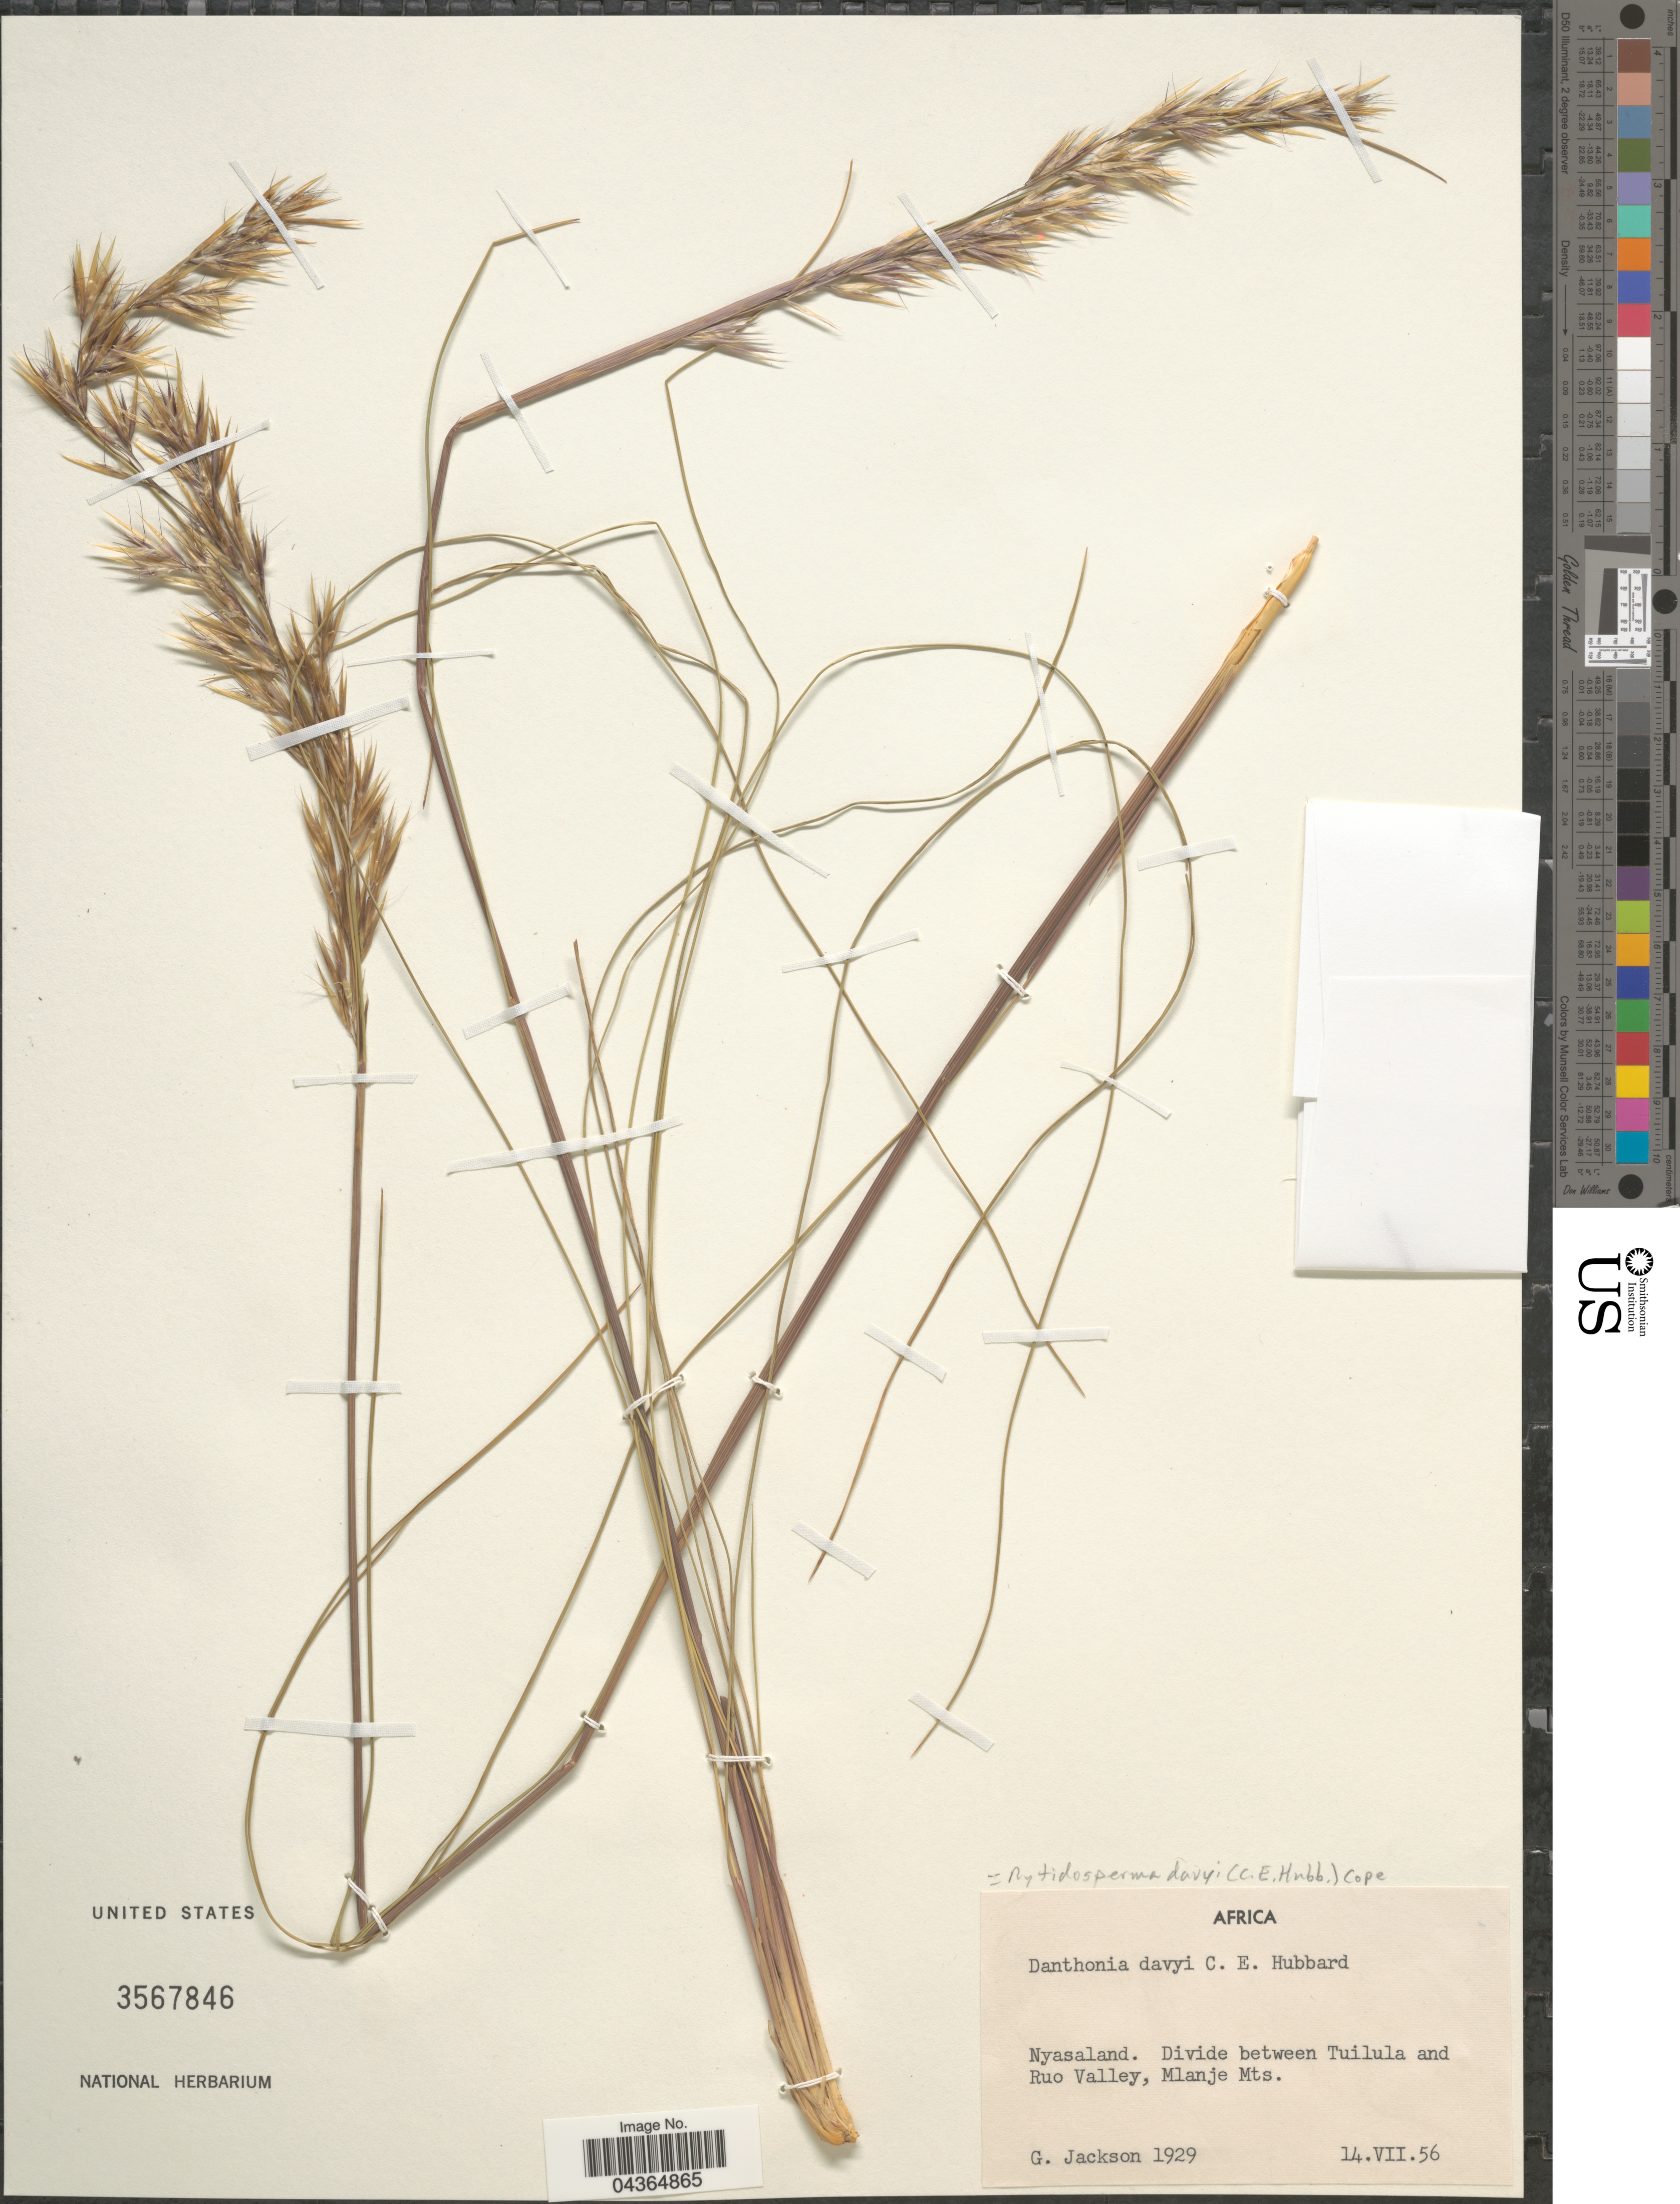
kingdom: Plantae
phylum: Tracheophyta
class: Liliopsida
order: Poales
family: Poaceae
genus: Merxmuellera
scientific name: Merxmuellera davyi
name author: (C. E. Hubb.) Conert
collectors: G. Jackson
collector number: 1929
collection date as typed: Transcribed d/m/y: 14/7/56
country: Malawi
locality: Nyasaland. Divide between Tuilula and Ruo Valley, Mlanje Mts.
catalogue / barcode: US 3567846